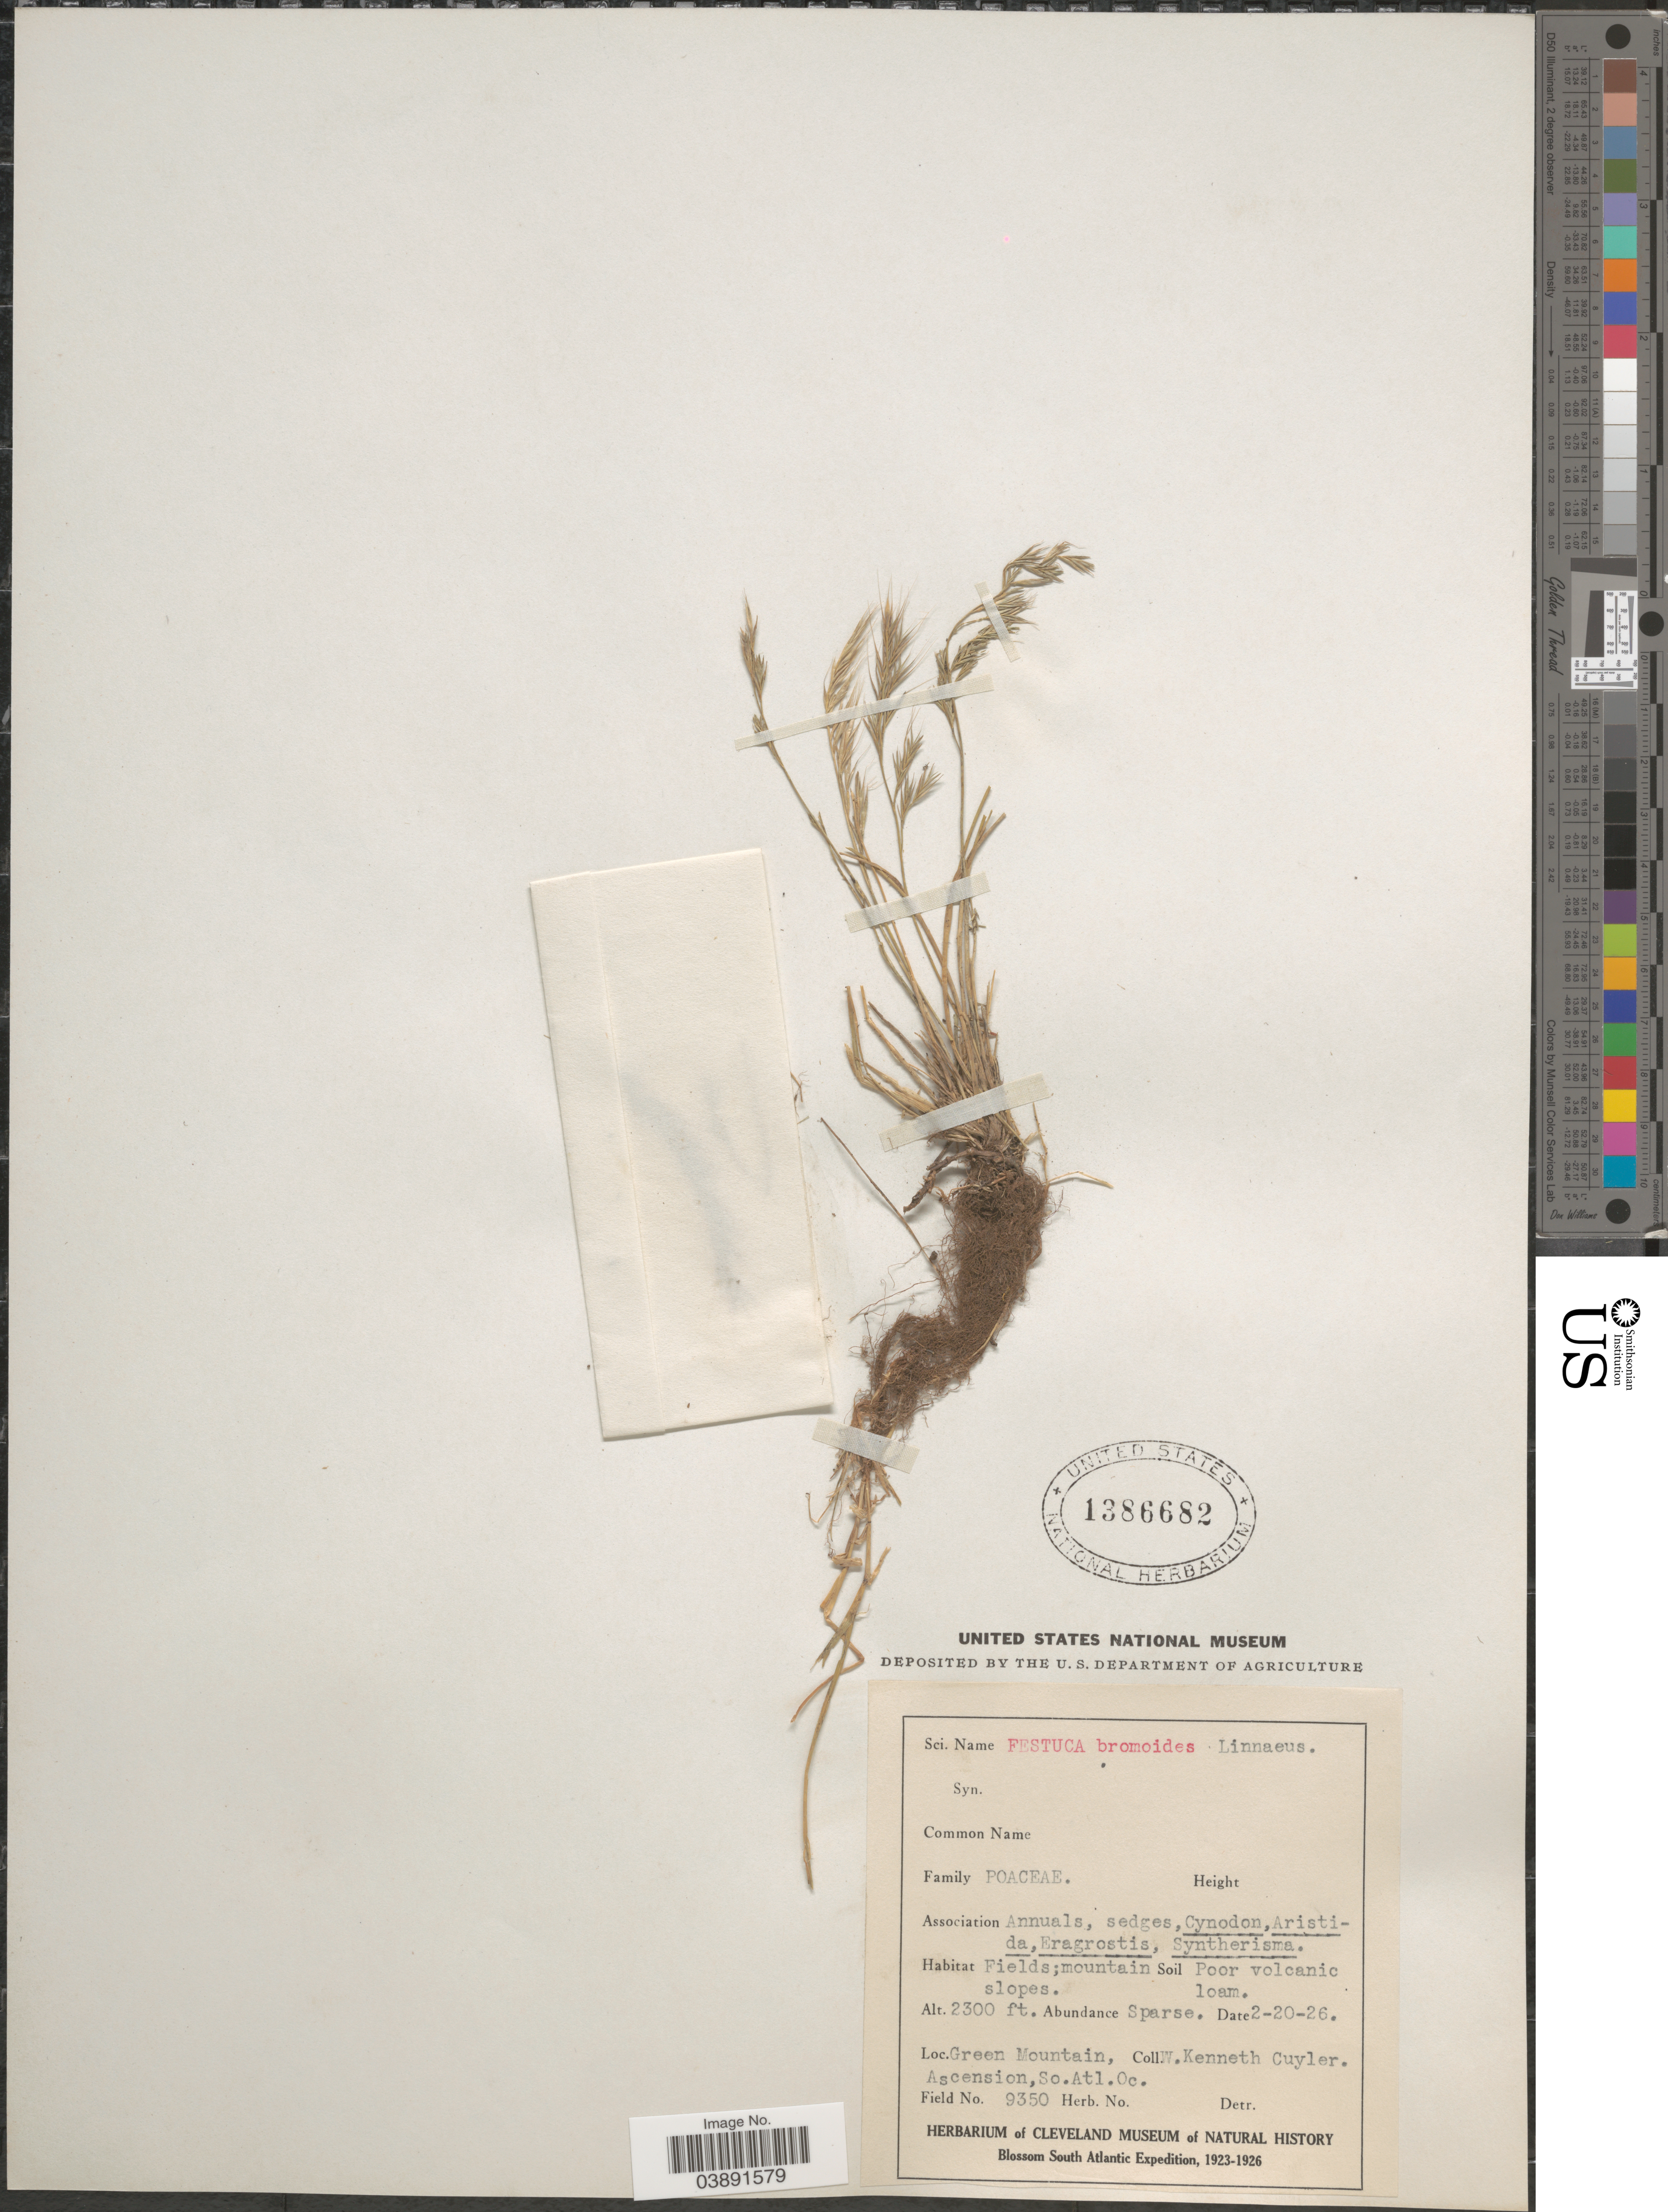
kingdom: Plantae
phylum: Tracheophyta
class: Liliopsida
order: Poales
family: Poaceae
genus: Festuca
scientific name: Festuca bromoides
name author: L.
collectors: W. Cuyler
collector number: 9350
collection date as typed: Transcribed d/m/y: 20/2/26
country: St. Helena Islands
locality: Green Mountain, Ascension, So. Atl.Oc.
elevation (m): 701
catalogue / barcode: US 1386682